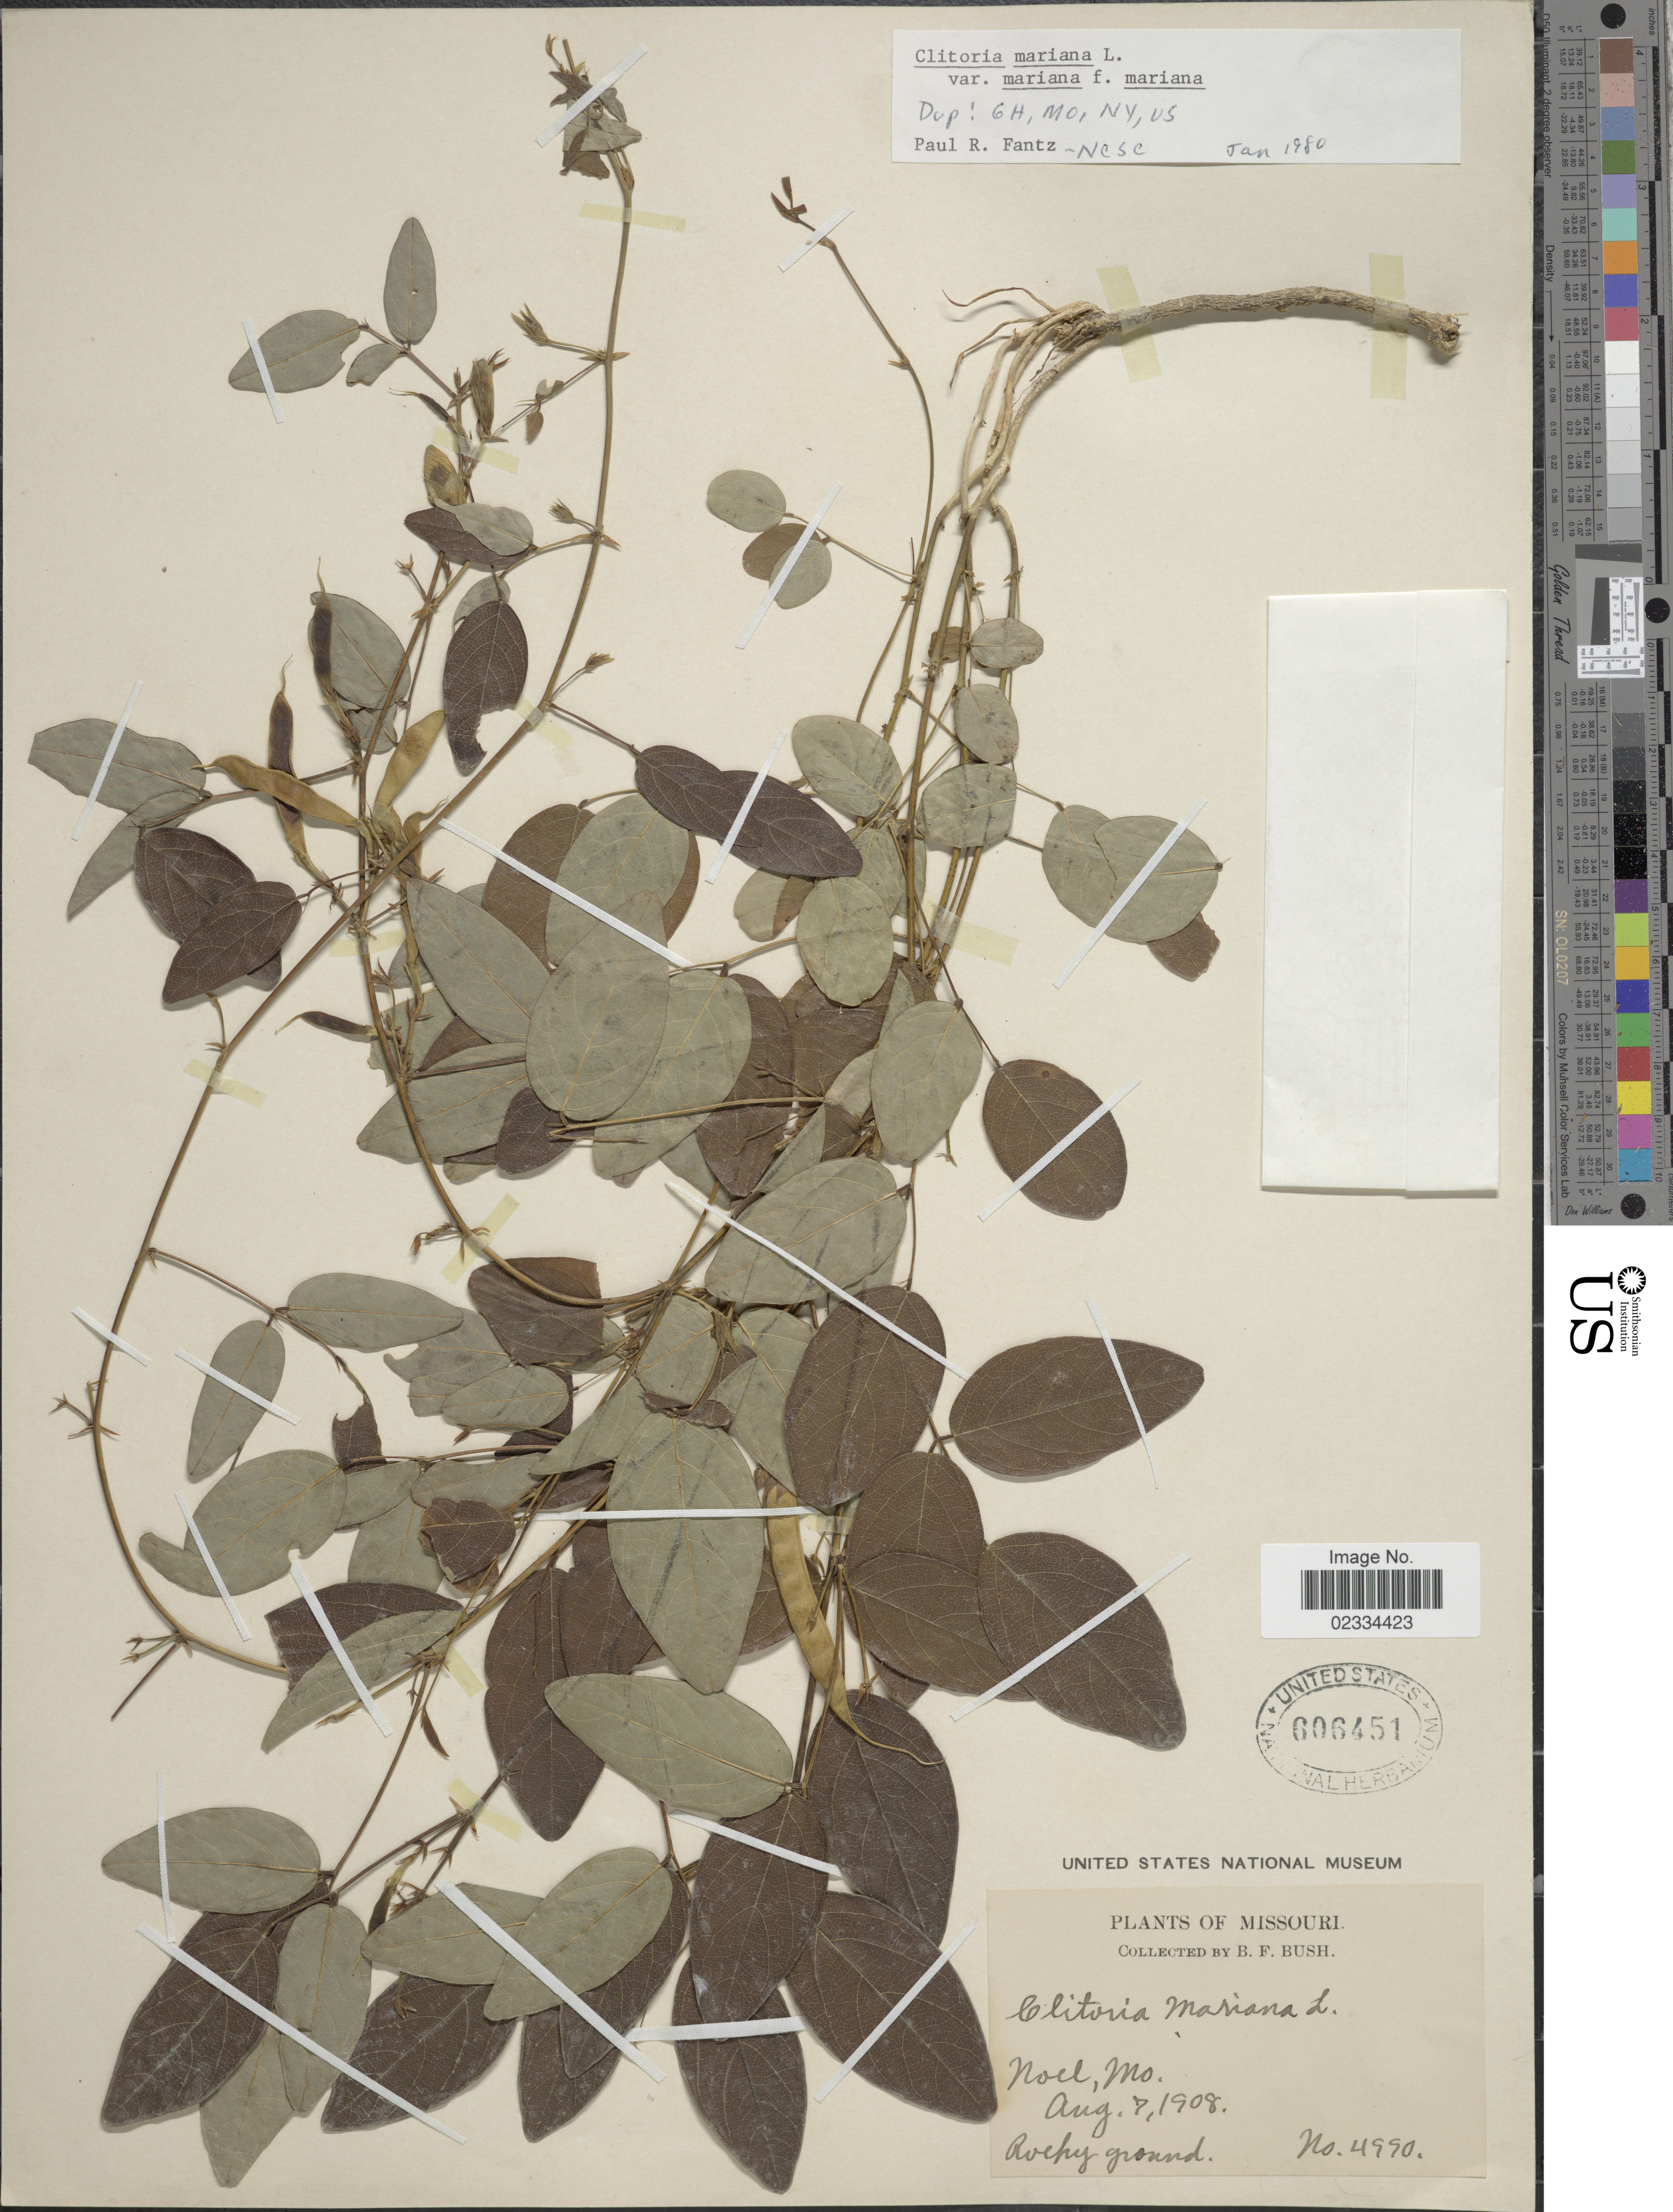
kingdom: Plantae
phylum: Tracheophyta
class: Magnoliopsida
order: Fabales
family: Fabaceae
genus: Clitoria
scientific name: Clitoria mariana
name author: L.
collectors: B. F. Bush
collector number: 4990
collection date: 1908-08-07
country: United States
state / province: Missouri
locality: Noel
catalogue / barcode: US 606451